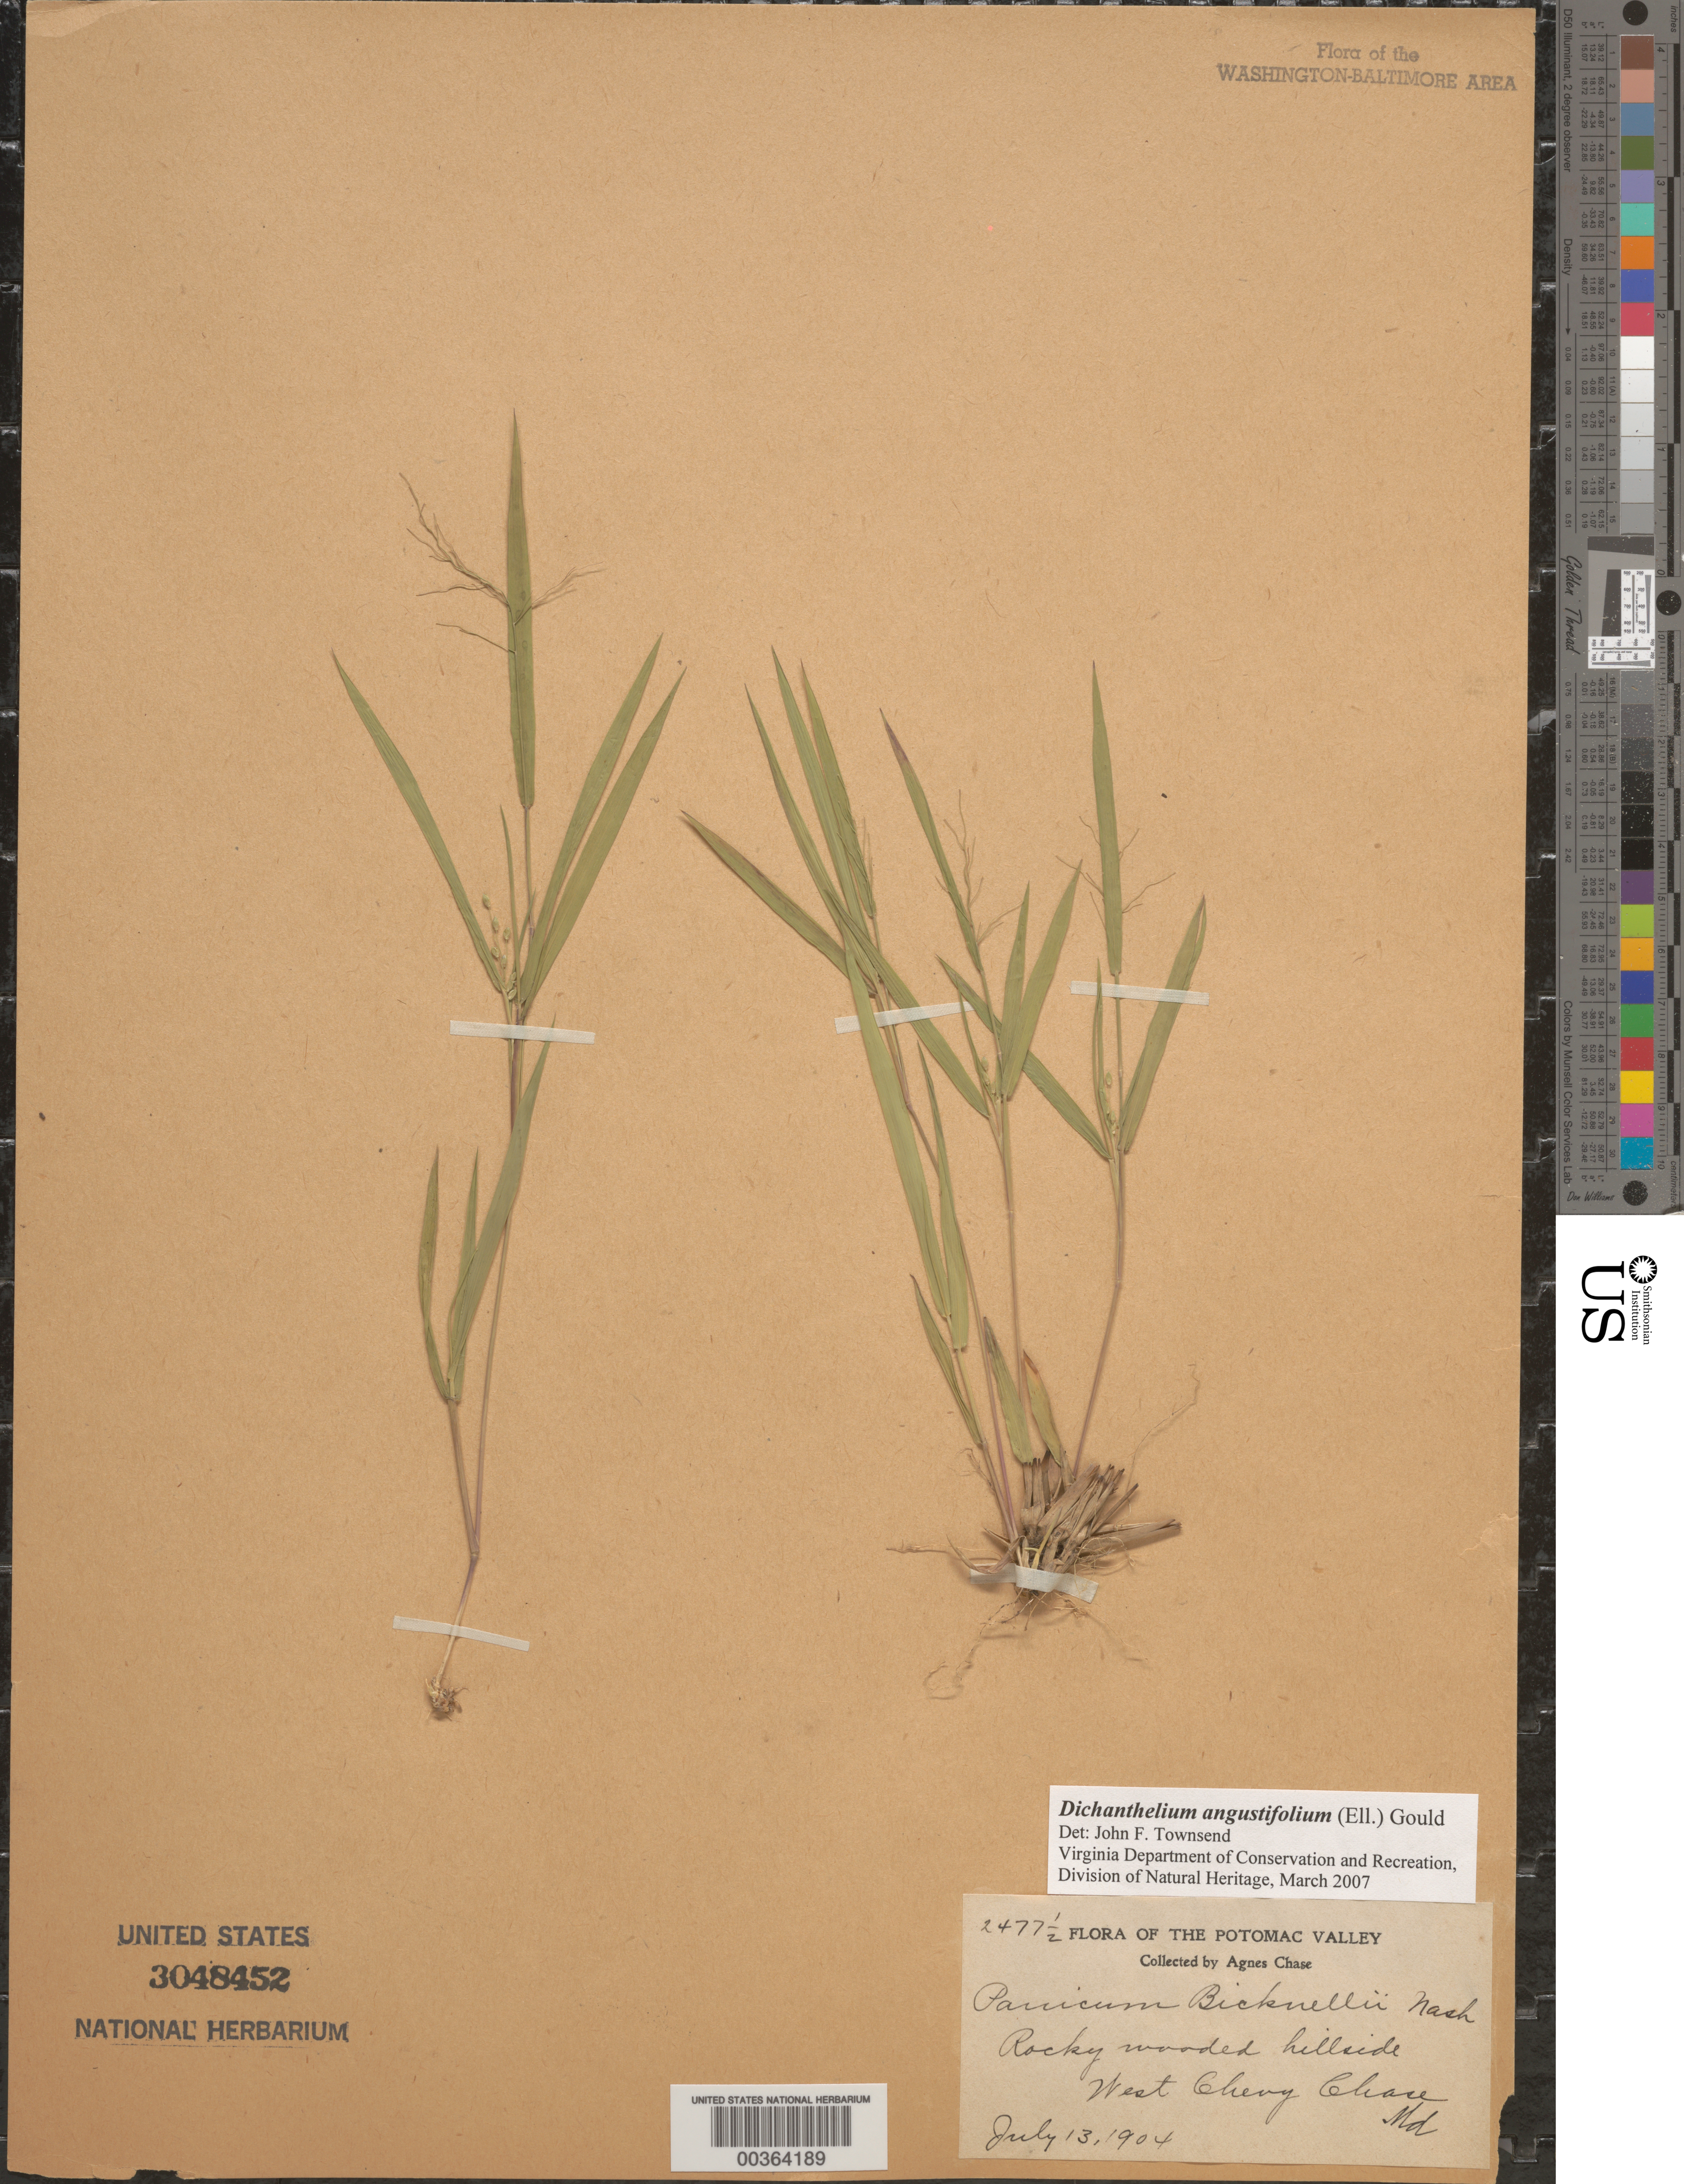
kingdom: Plantae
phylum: Tracheophyta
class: Liliopsida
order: Poales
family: Poaceae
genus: Dichanthelium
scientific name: Dichanthelium angustifolium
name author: (Ellison) Gould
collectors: A. Chase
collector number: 2477.5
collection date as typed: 13 Jul 1904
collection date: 1904-07-13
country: United States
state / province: Maryland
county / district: Montgomery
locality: West Chevy Chase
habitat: Rocky wooded hillside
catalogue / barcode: US 3048452